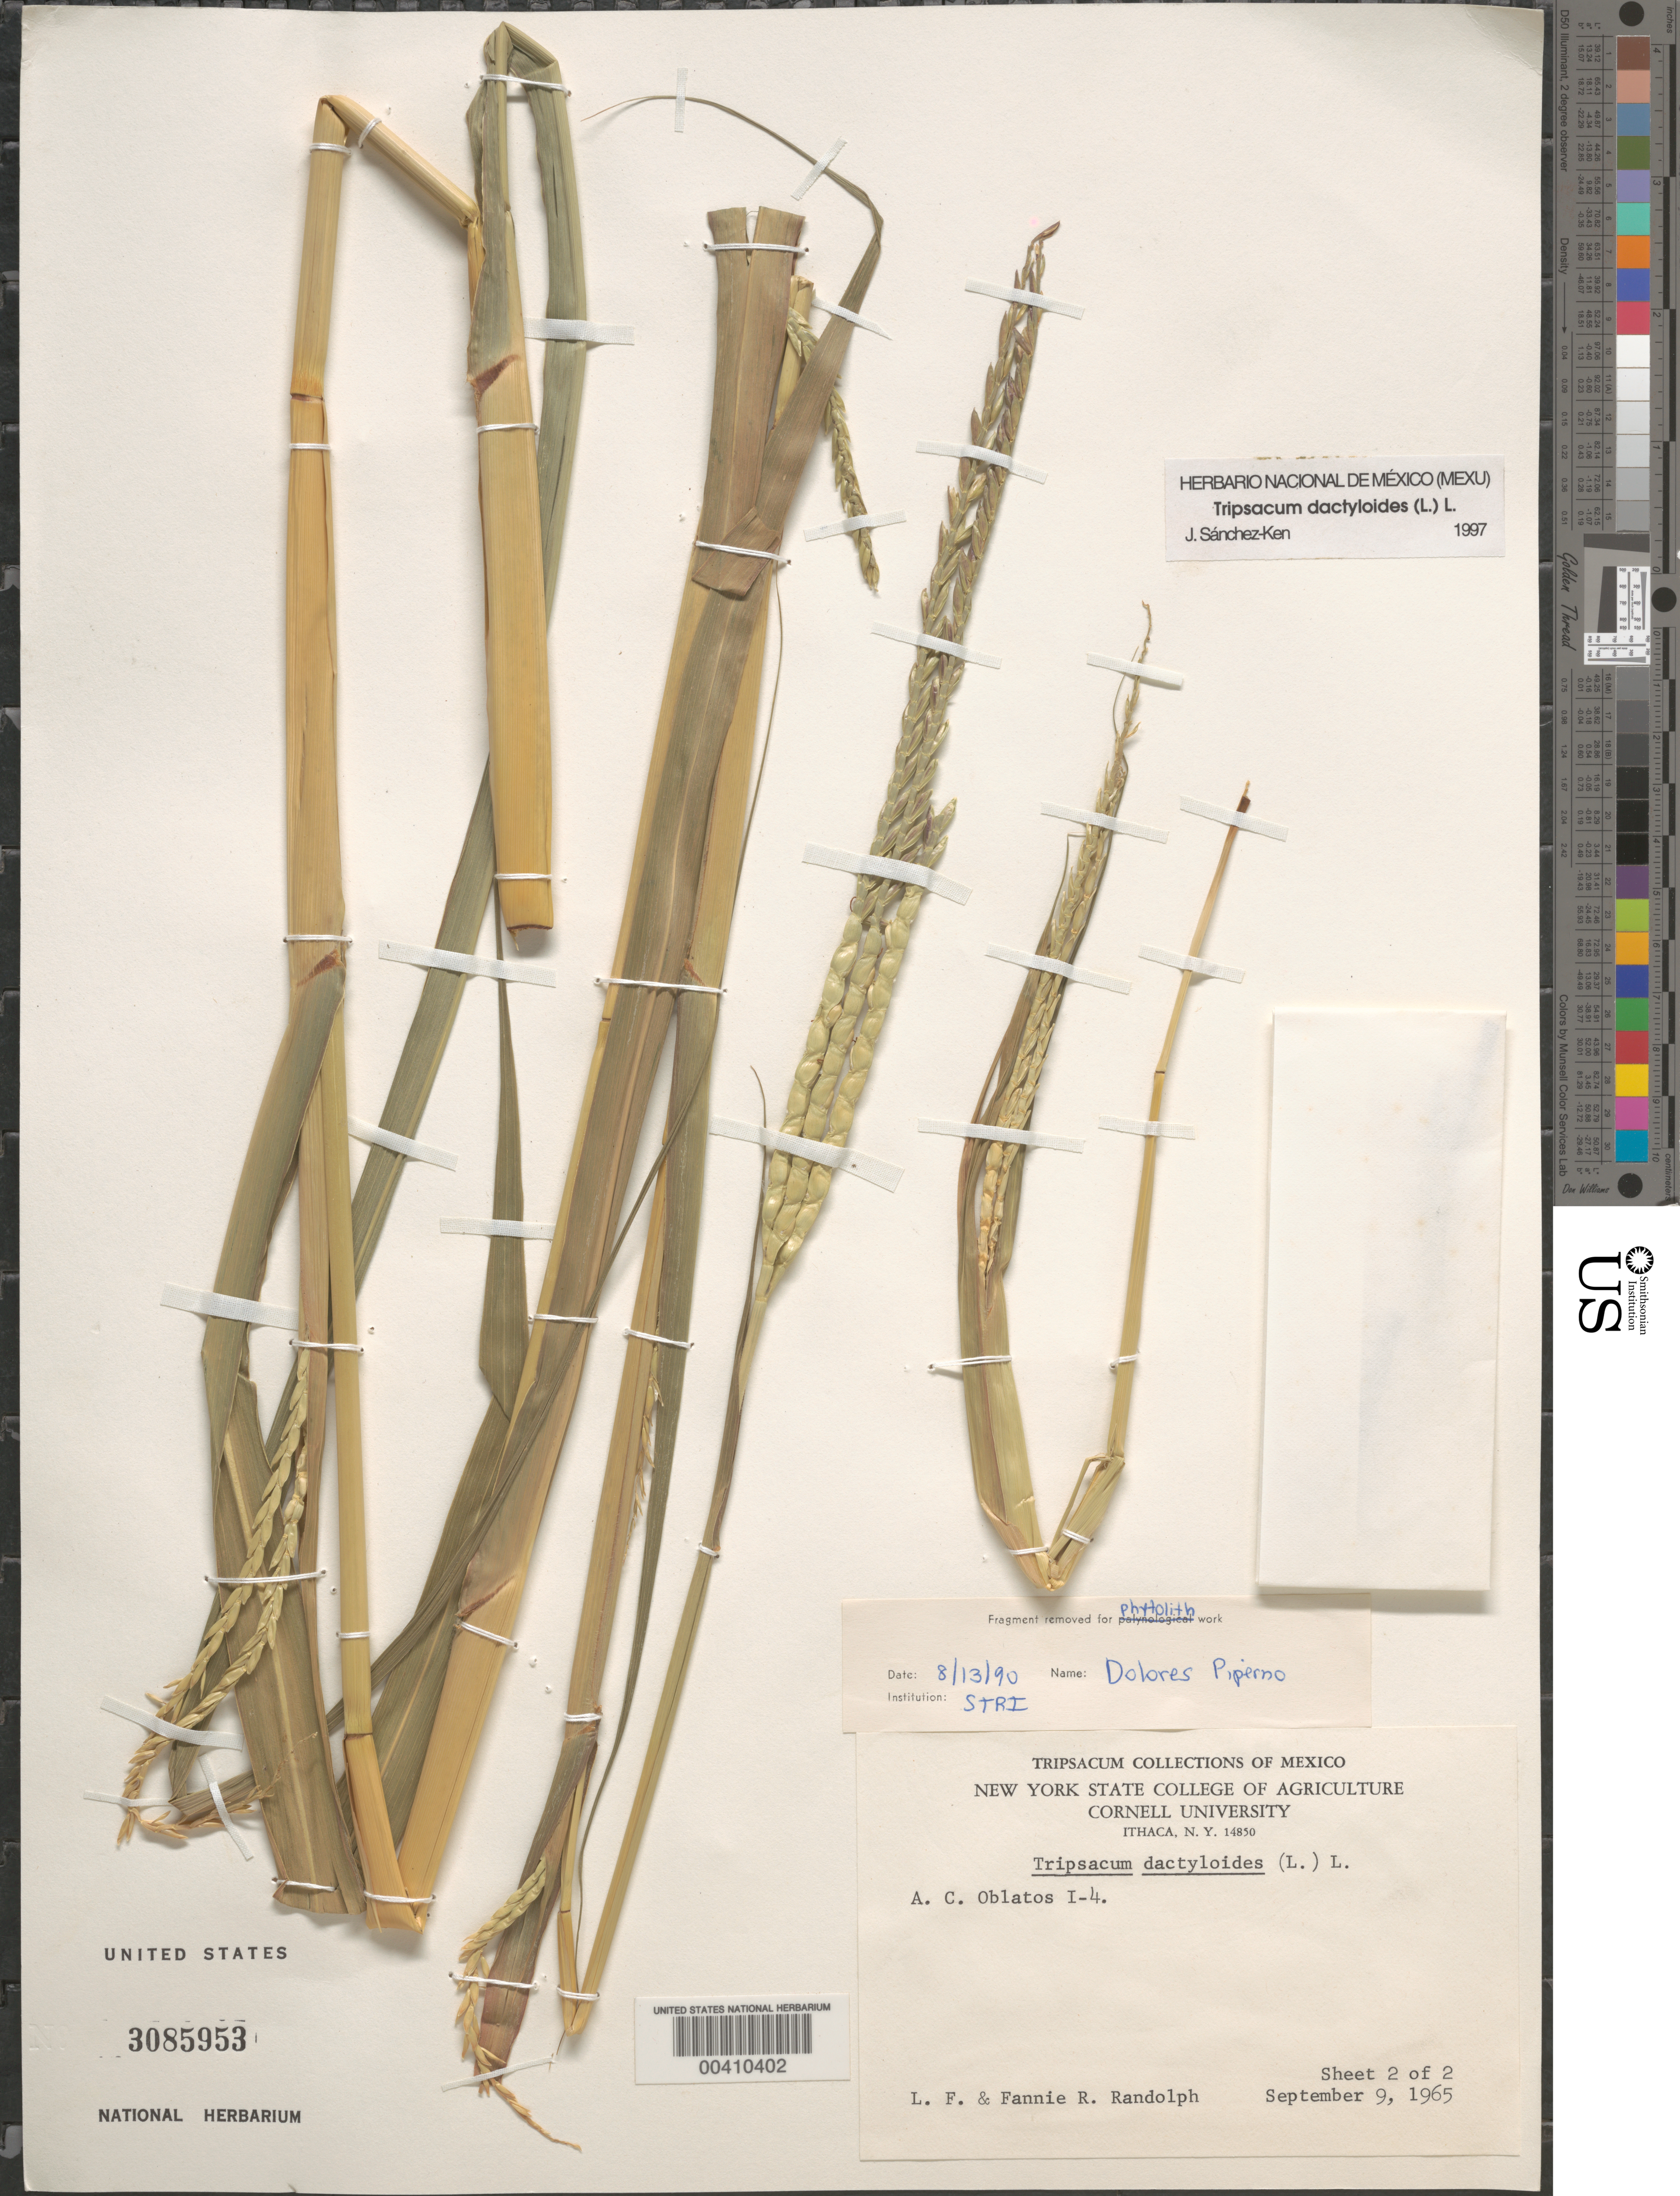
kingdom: Plantae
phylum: Tracheophyta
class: Liliopsida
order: Poales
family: Poaceae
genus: Tripsacum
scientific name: Tripsacum dactyloides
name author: (L.) L.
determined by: Sánchez-Ken, J. G.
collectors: L. F. Randolph & F. Randolph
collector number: I-4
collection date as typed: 9 Sep 1965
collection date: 1965-09-09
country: Mexico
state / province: Jalisco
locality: A.C. Oblatos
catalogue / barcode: US 3085953